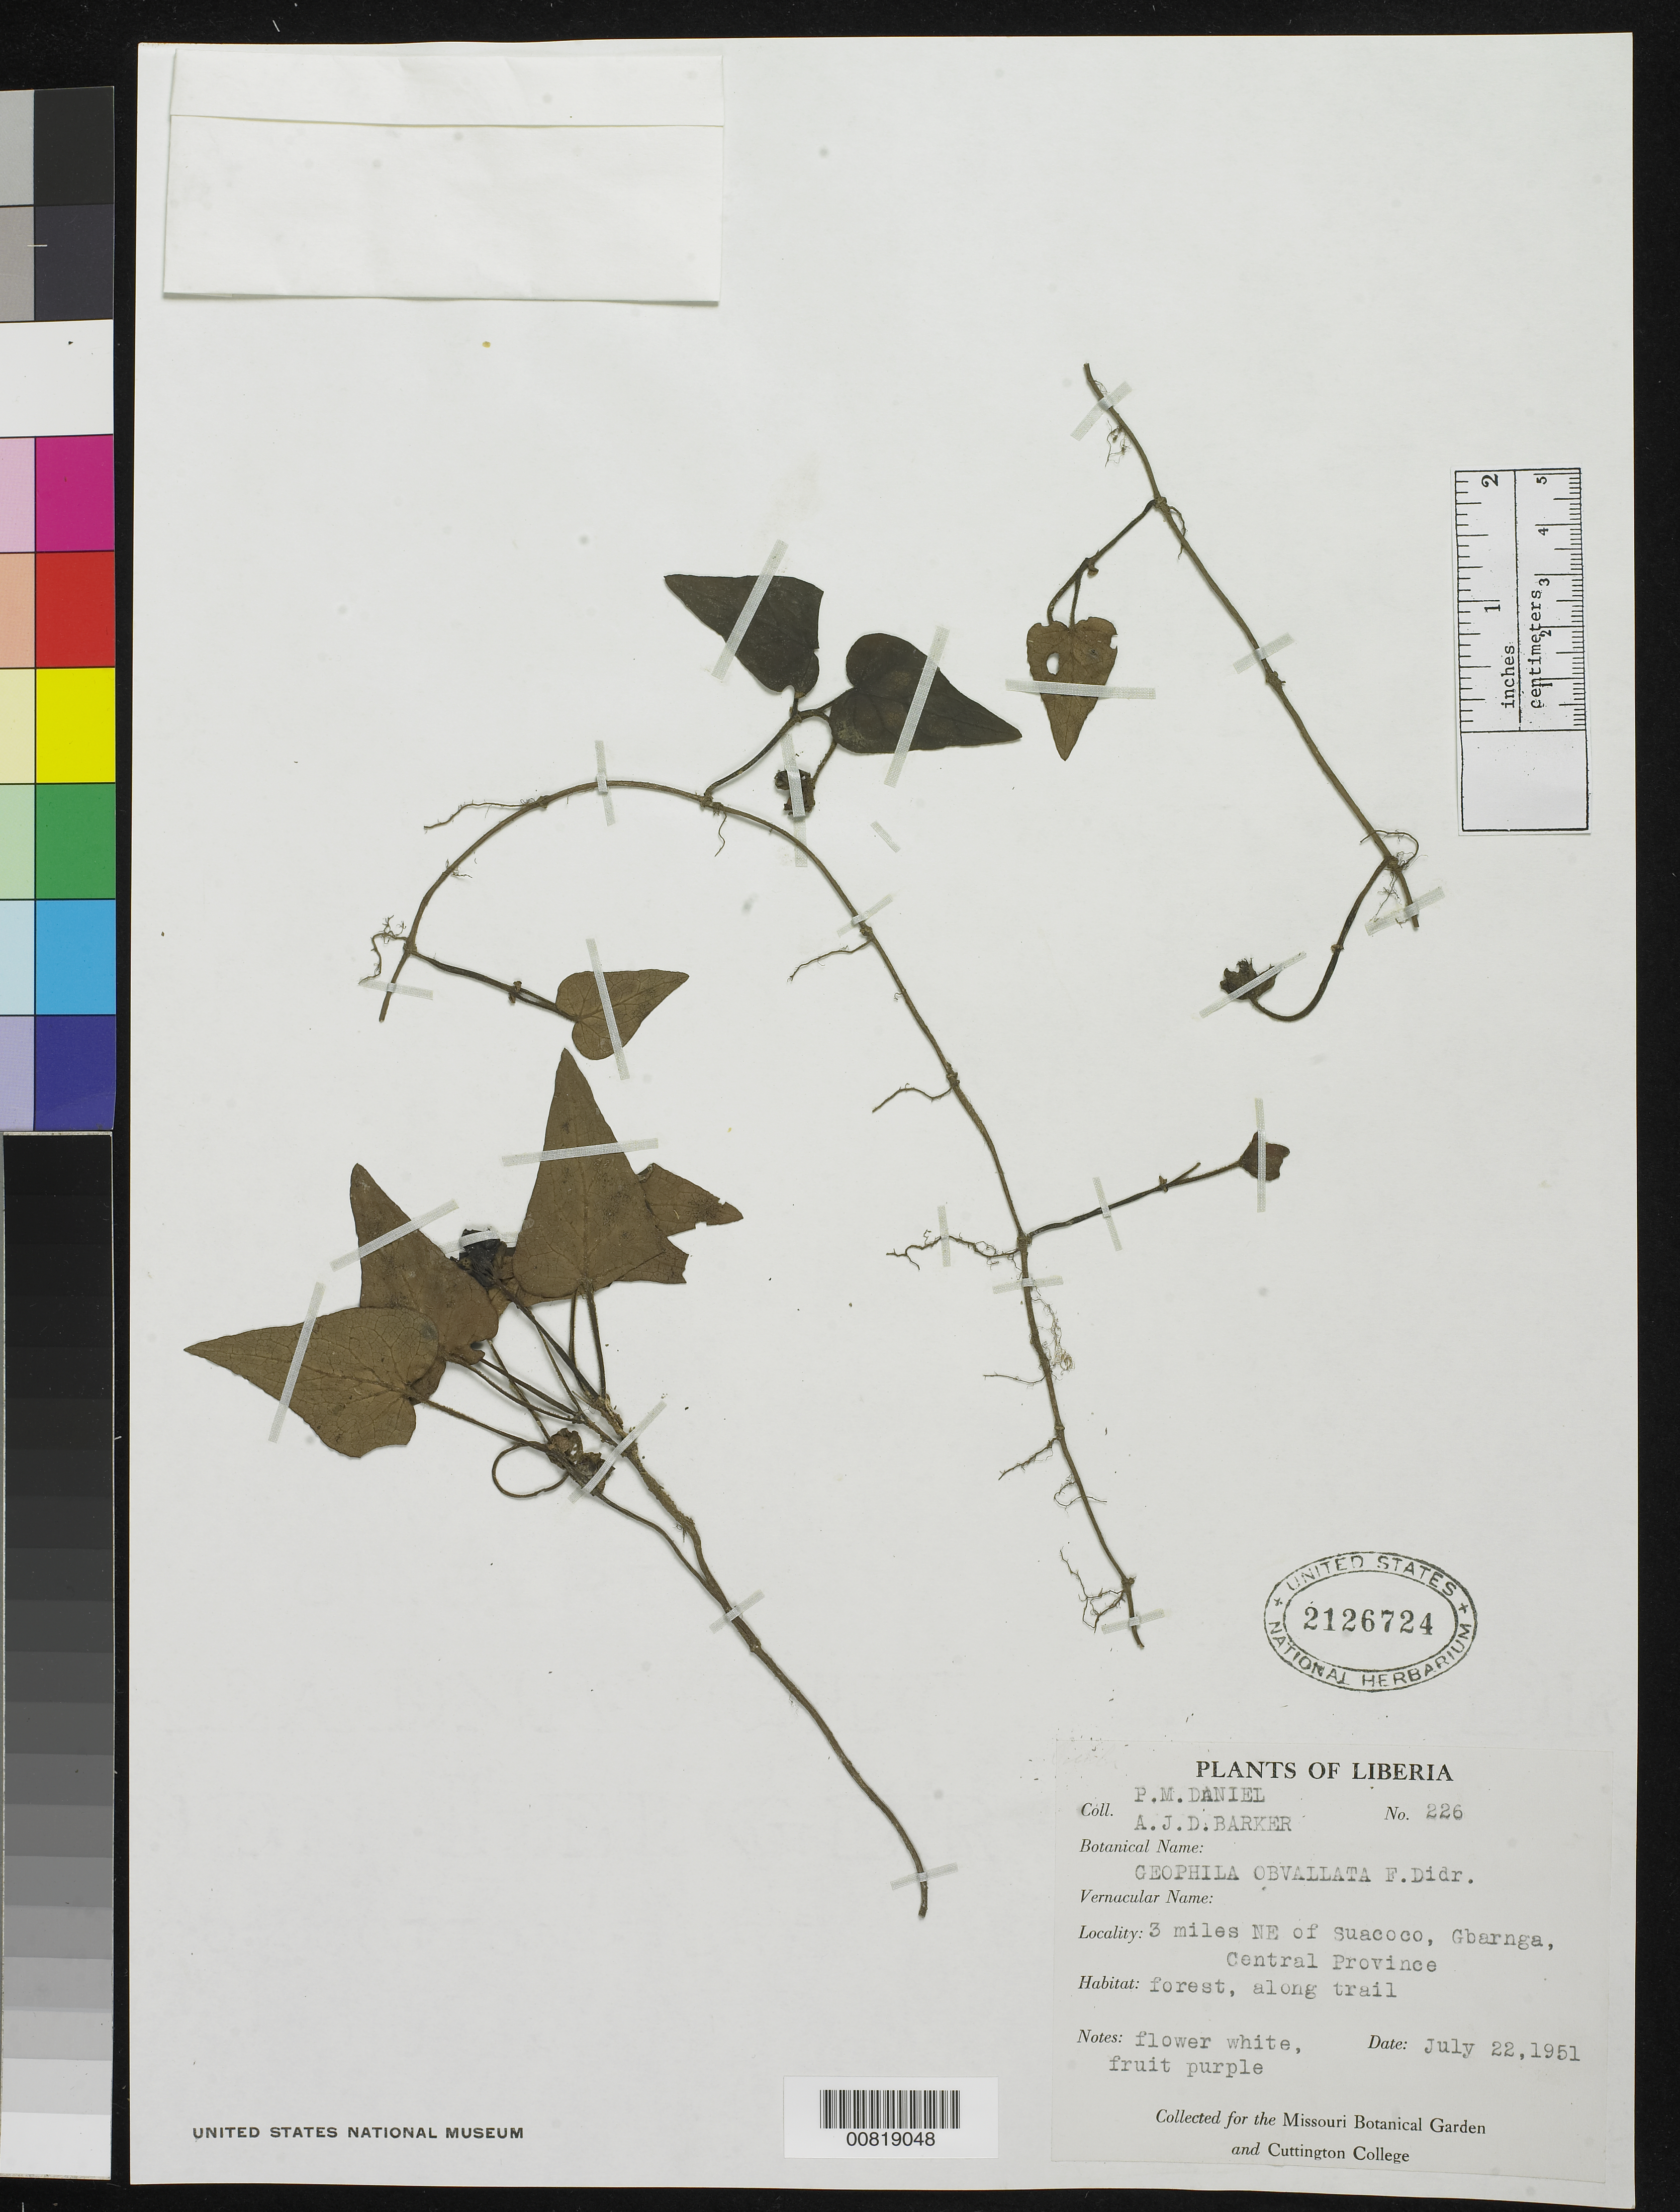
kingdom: Plantae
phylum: Tracheophyta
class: Magnoliopsida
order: Gentianales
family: Rubiaceae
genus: Geophila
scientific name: Geophila obvallata subsp. obvallata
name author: (Schumach.) Didr.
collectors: P. Daniel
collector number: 226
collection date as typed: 22 Jul 1951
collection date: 1951-07-22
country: Liberia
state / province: Bong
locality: Central Province: Gbarnga, 3 miles NE of Suacoco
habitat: Forest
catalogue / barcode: US 2126724